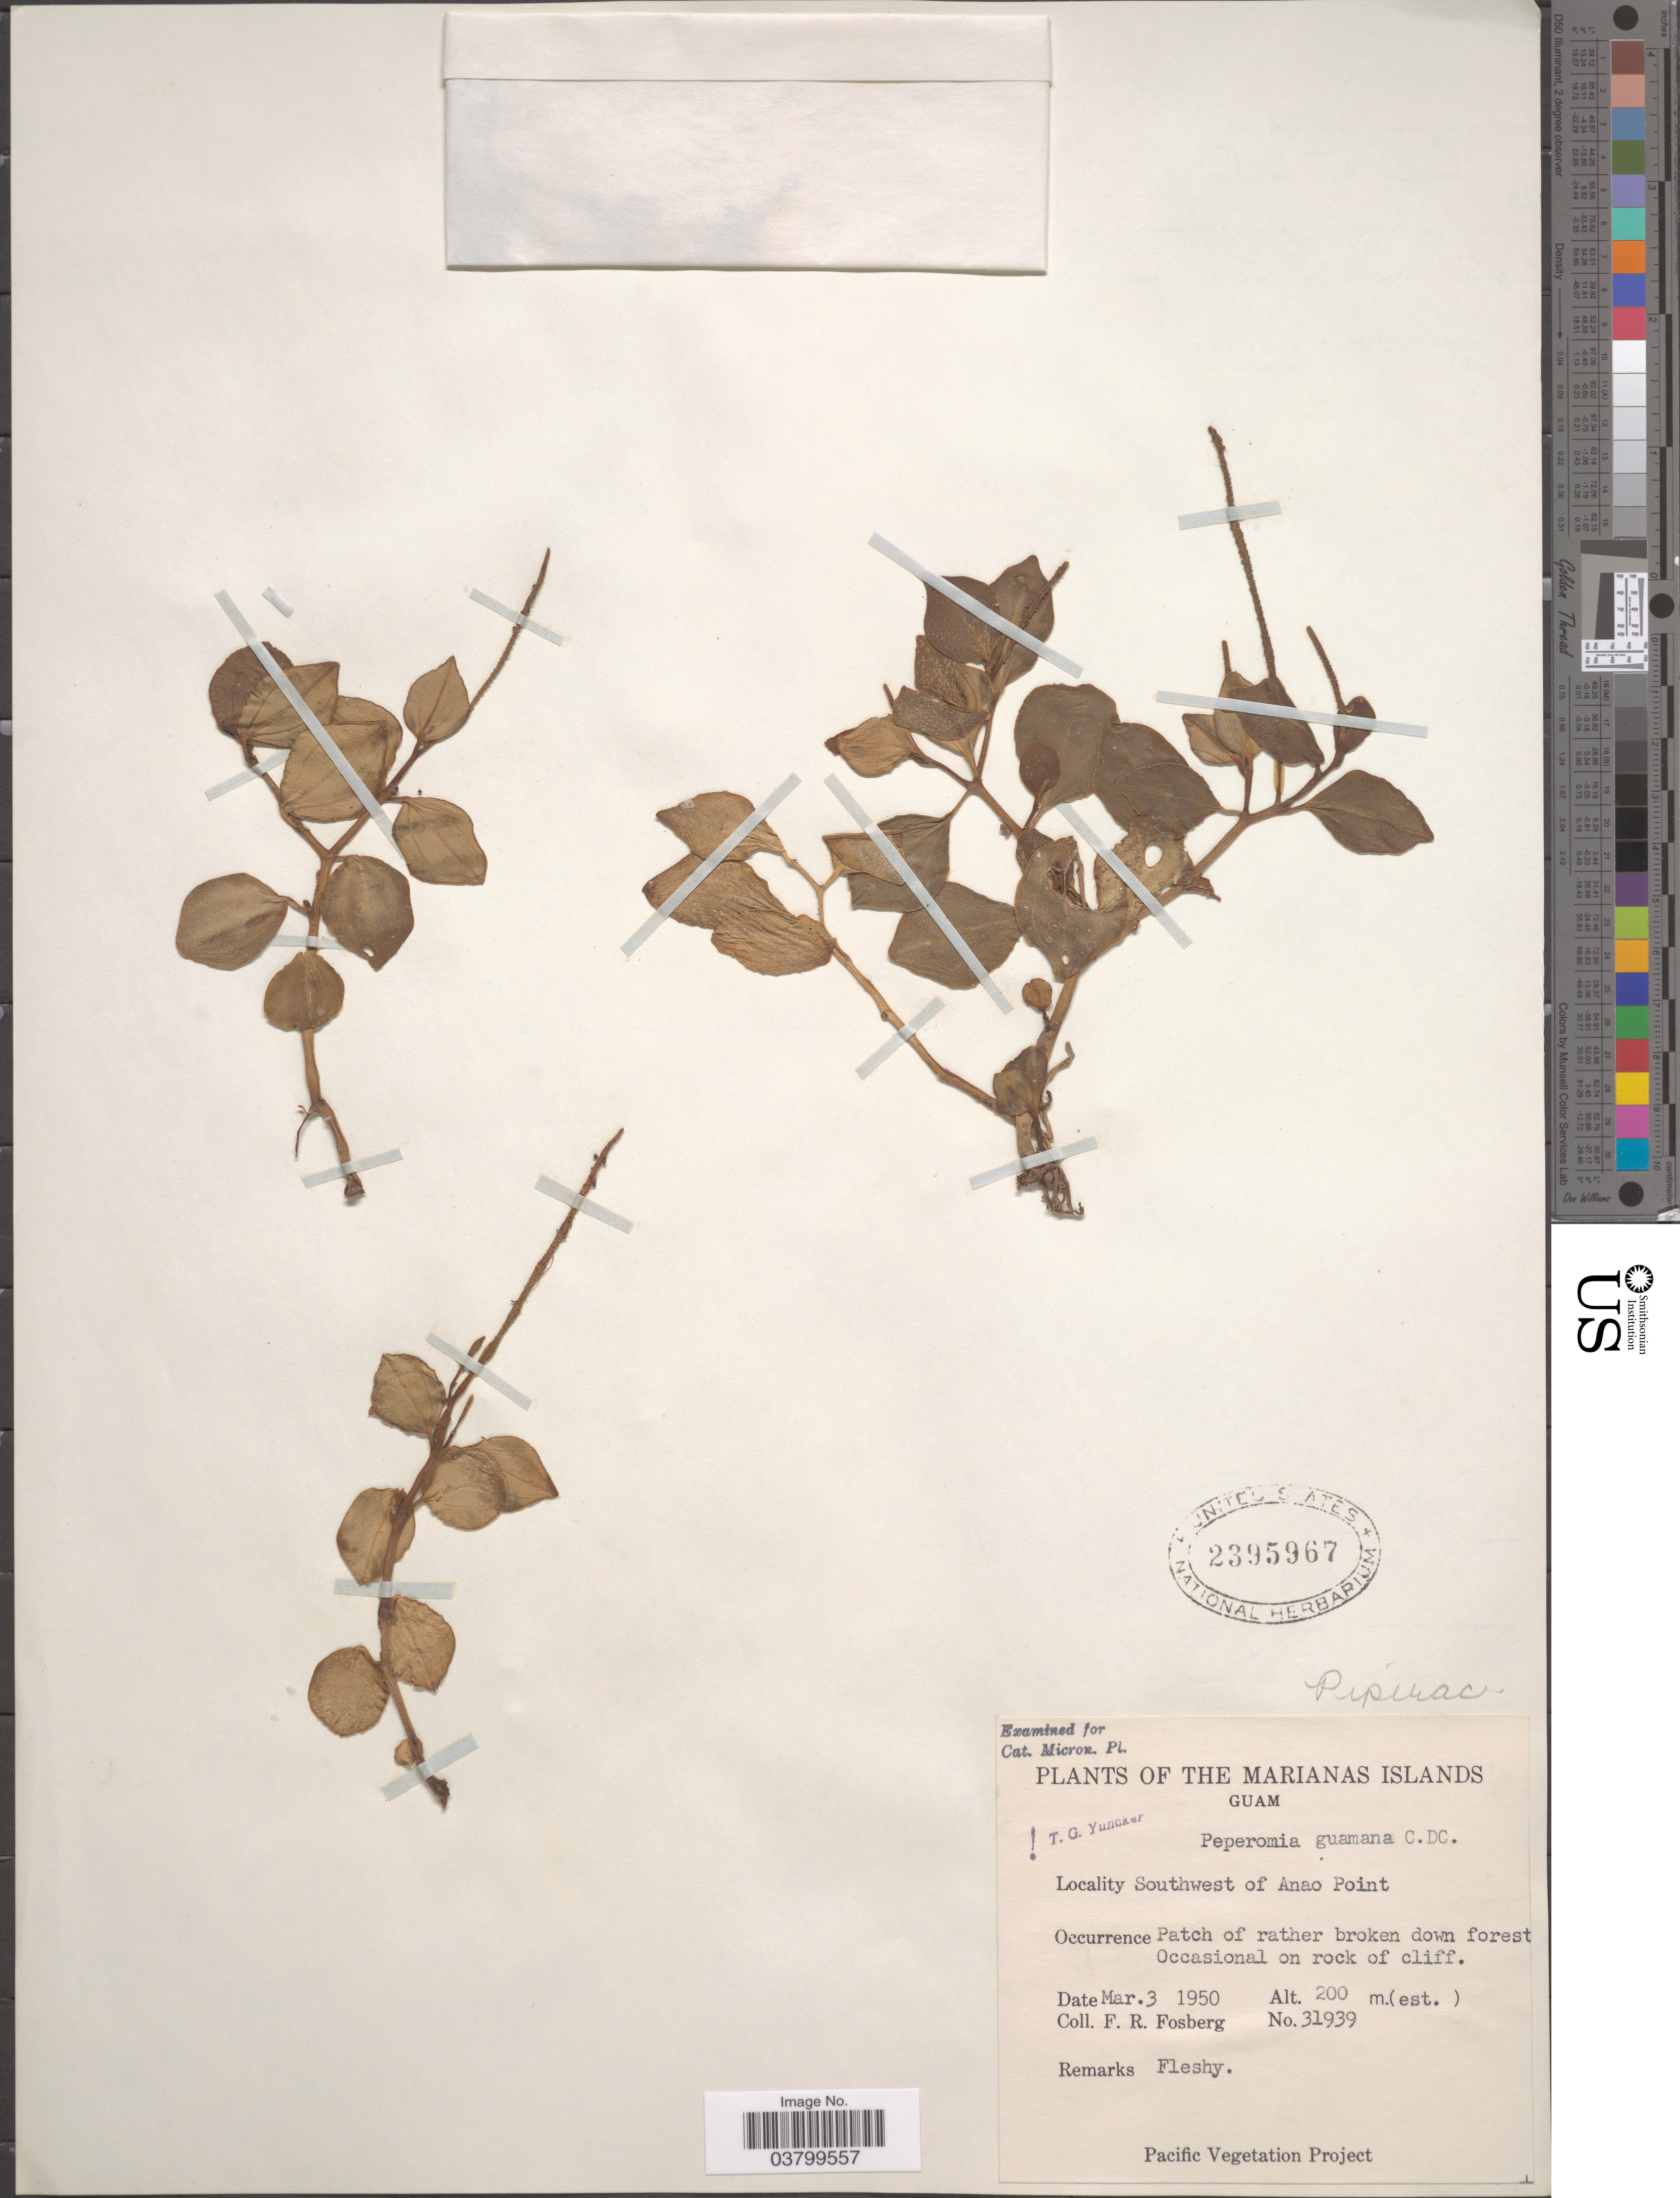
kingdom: Plantae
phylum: Tracheophyta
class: Magnoliopsida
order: Piperales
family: Piperaceae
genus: Peperomia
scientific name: Peperomia mariannensis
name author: C. DC.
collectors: F. R. Fosberg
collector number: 31939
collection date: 1950-03-03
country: Guam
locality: The Marianas Islands. Guam. Southwest of Anao Point.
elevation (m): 200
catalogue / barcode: US 2395967